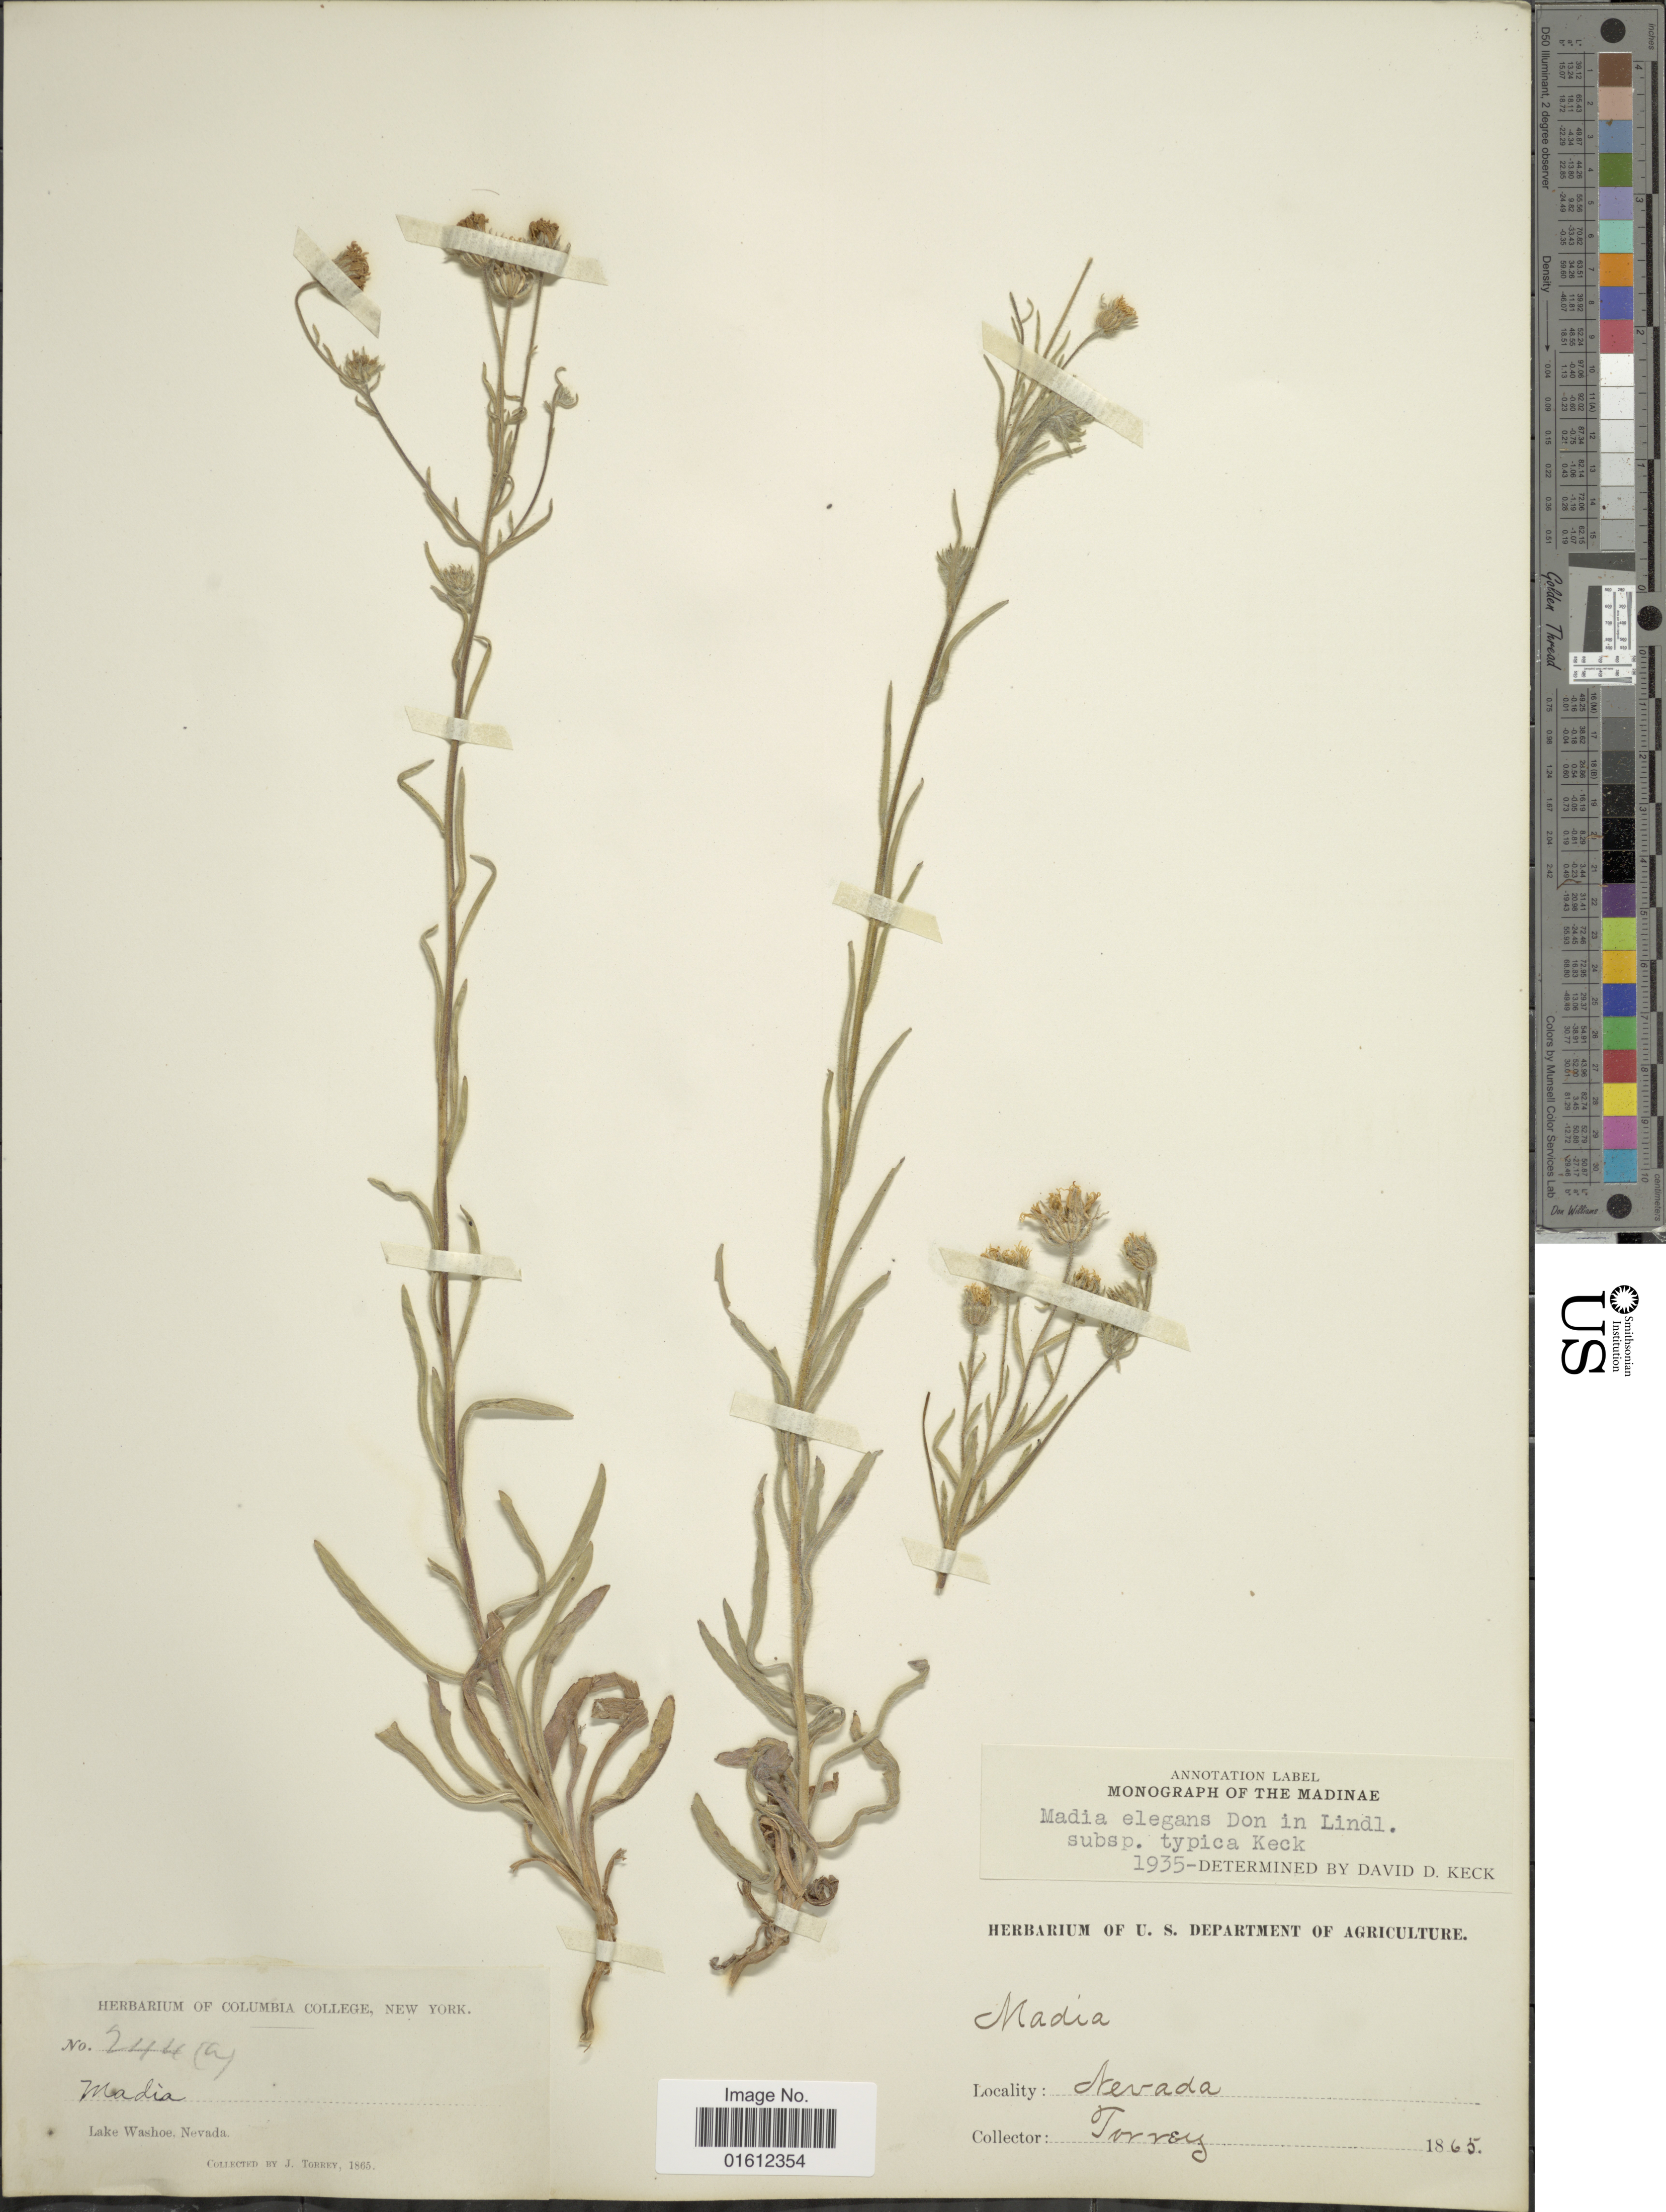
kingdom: Plantae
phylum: Tracheophyta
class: Magnoliopsida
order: Asterales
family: Asteraceae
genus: Madia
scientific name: Madia elegans subsp. elegans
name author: D. Don ex Lindl.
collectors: J. Torrey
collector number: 244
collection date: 1865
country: United States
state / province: Nevada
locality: Lake Washoe, Nevada.